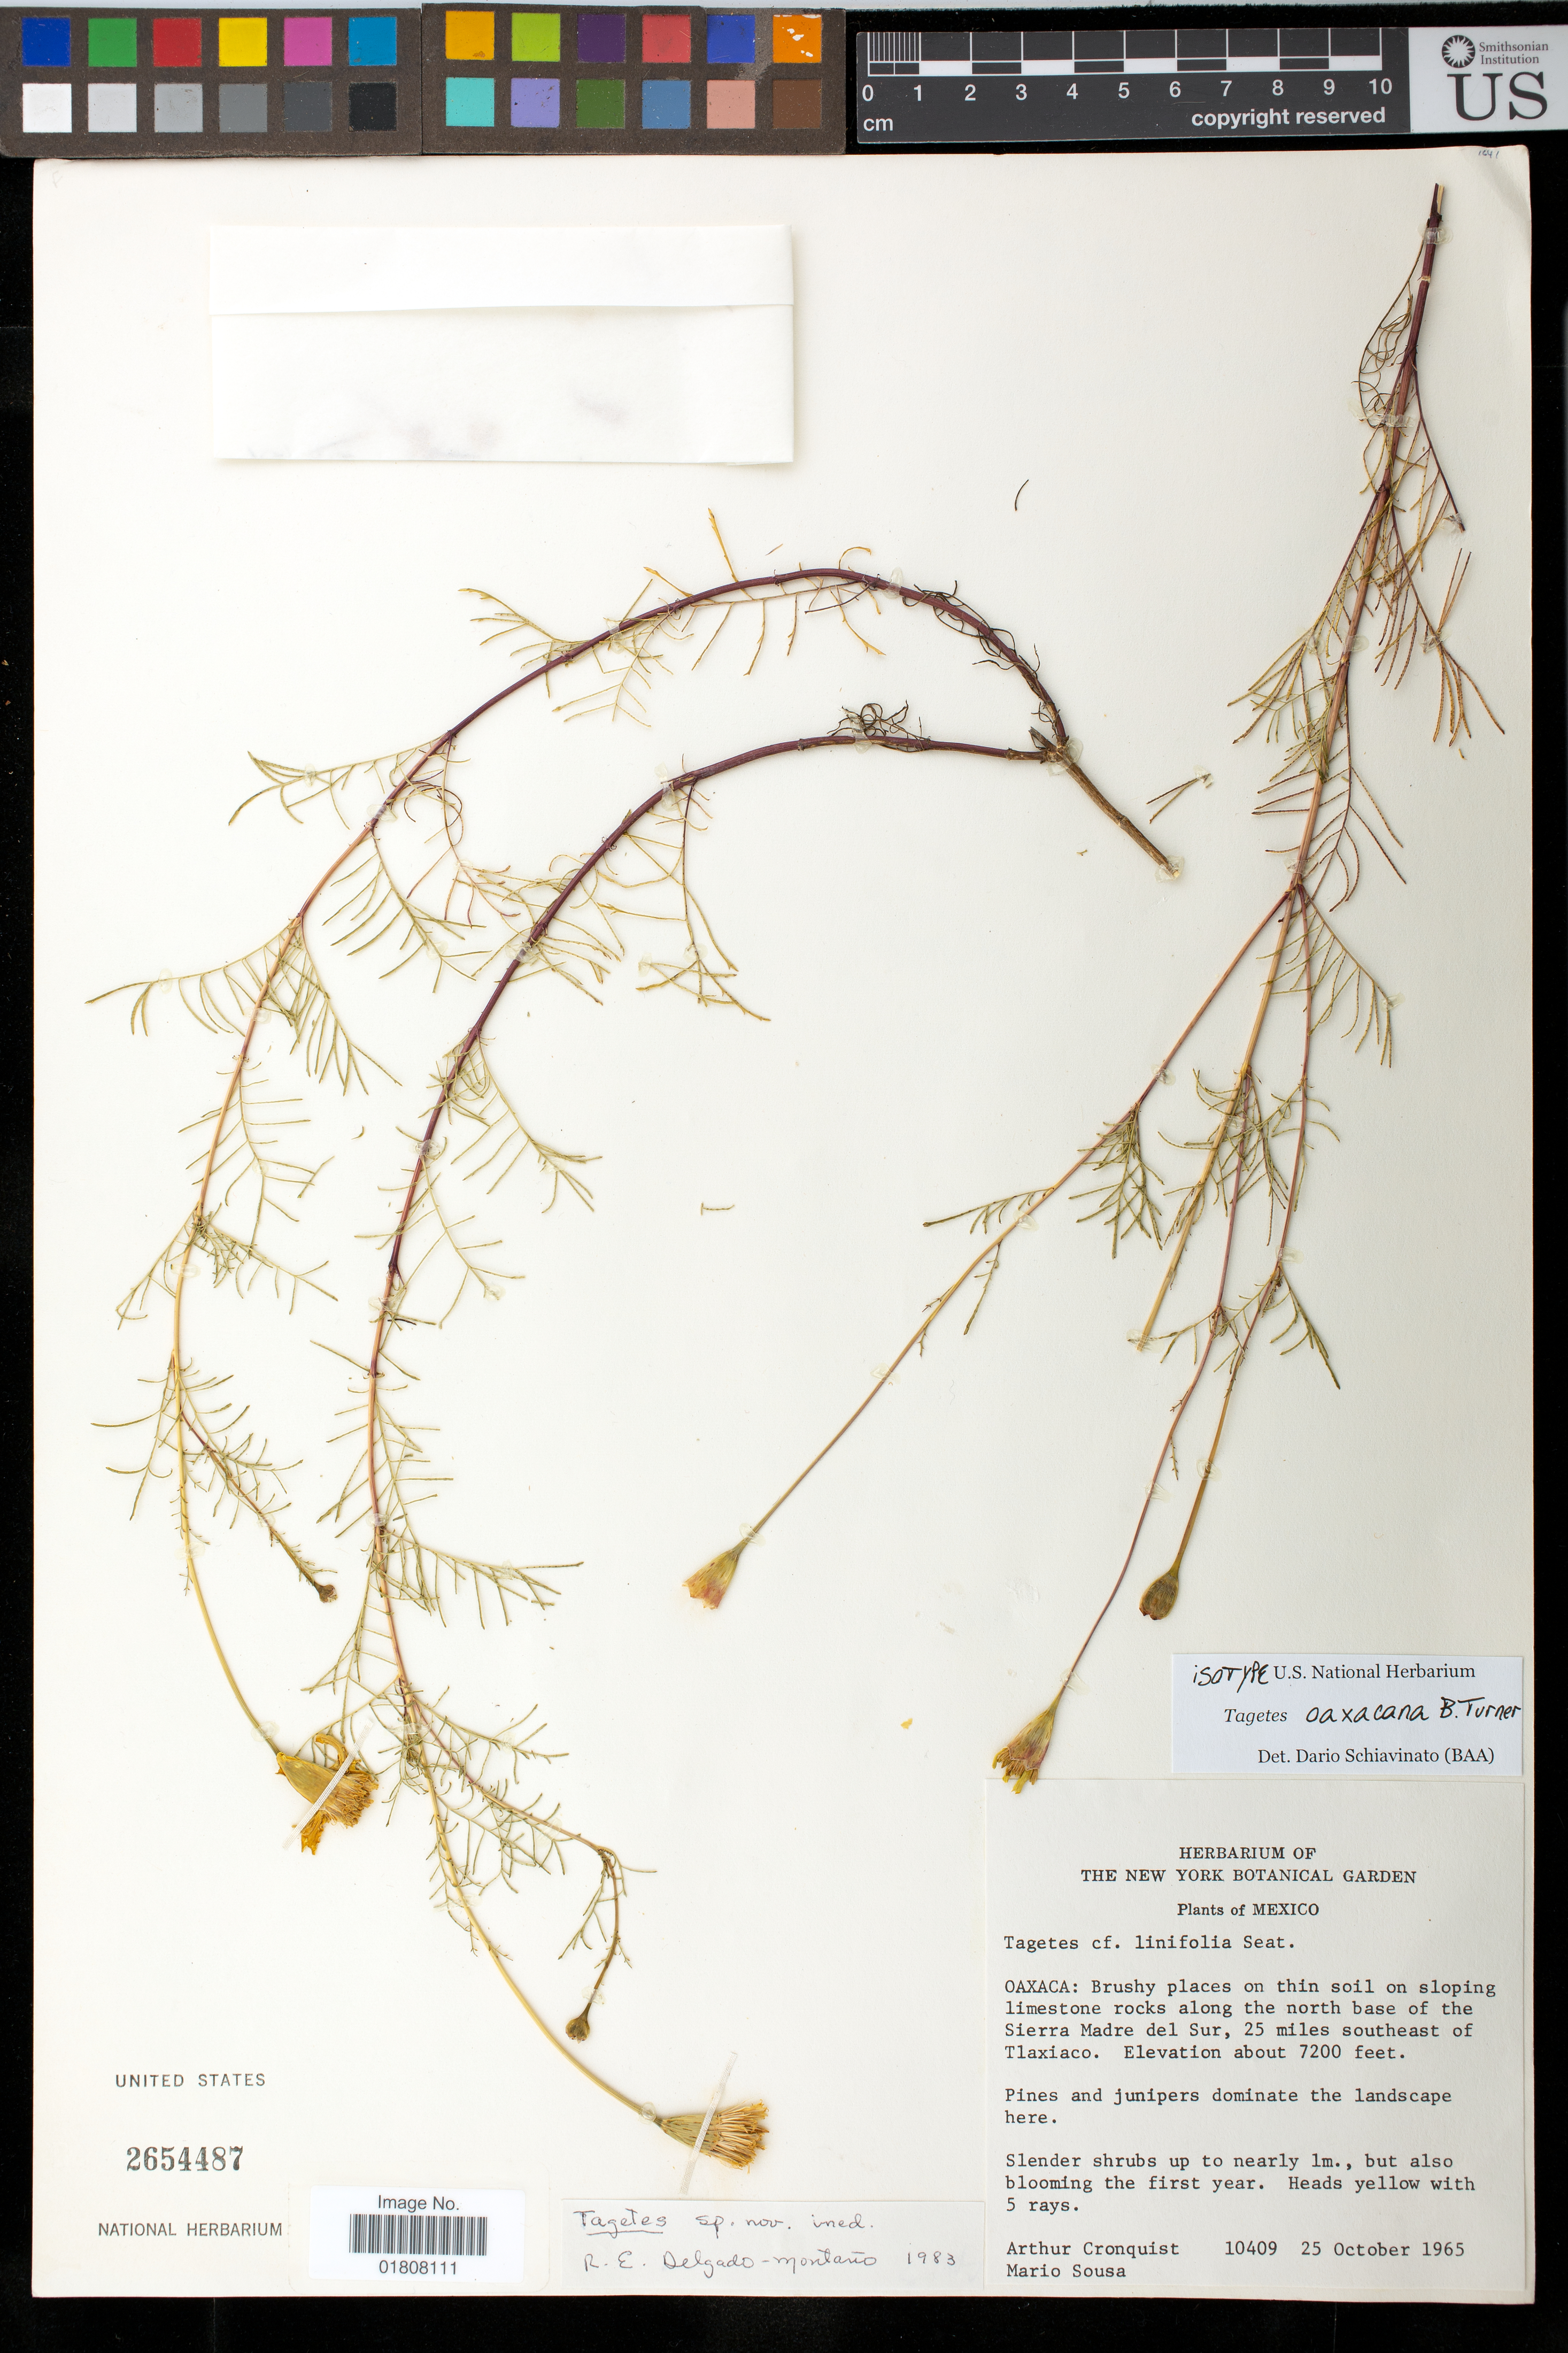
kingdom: Plantae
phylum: Tracheophyta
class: Magnoliopsida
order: Asterales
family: Asteraceae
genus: Tagetes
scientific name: Tagetes oaxacana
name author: B.L. Turner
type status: Isotype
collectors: A. J. Cronquist & M. Sousa S.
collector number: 10409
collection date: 1965-10-25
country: Mexico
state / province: Oaxaca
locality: Along the north base of the Sierra Madre del Sur, 25 miles southeast of Tlaxiaco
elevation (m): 2195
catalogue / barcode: US 2654487